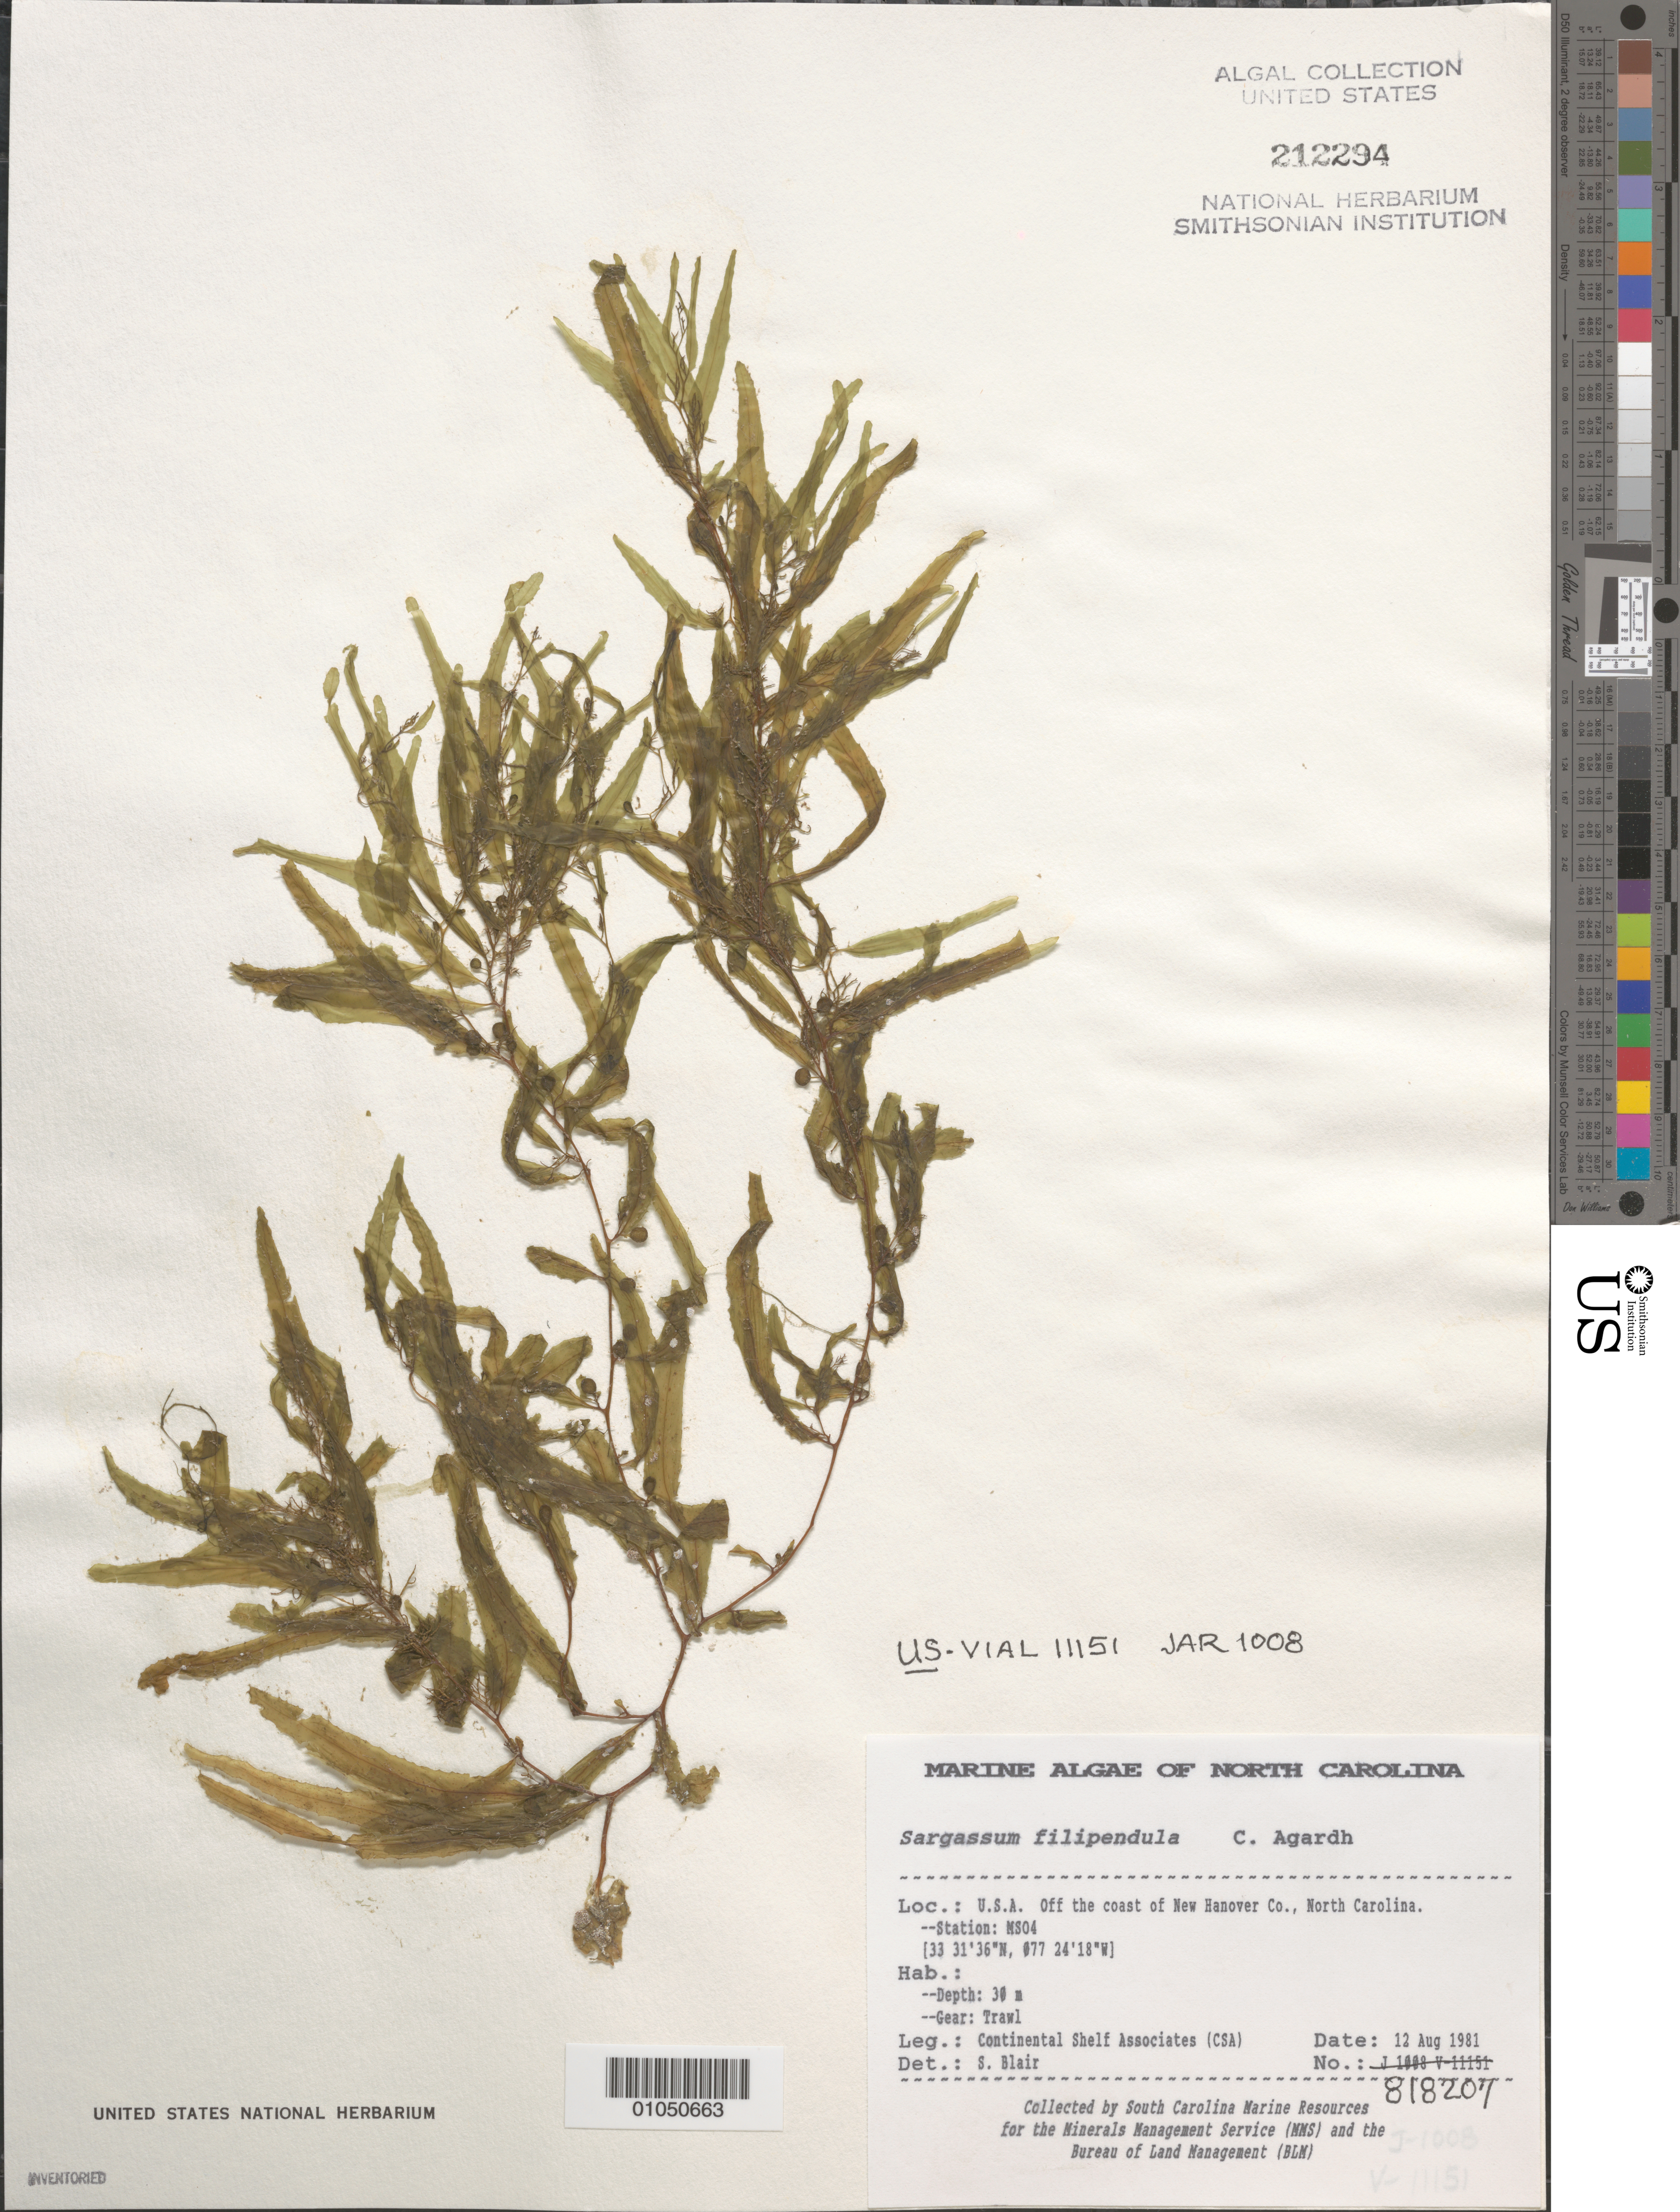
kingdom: Chromista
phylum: Ochrophyta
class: Phaeophyceae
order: Fucales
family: Sargassaceae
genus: Sargassum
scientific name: Sargassum filipendula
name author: C. Agardh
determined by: Blair, S. M.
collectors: Continental Shelf Associates for the MMS/BLM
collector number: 818207 Station MS04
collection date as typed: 12 Aug 1981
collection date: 1981-08-12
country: United States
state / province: North Carolina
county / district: New Hanover County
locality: Off coast of New Hanover County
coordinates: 33 31'36"N, 077 24'18"W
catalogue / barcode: US 212294